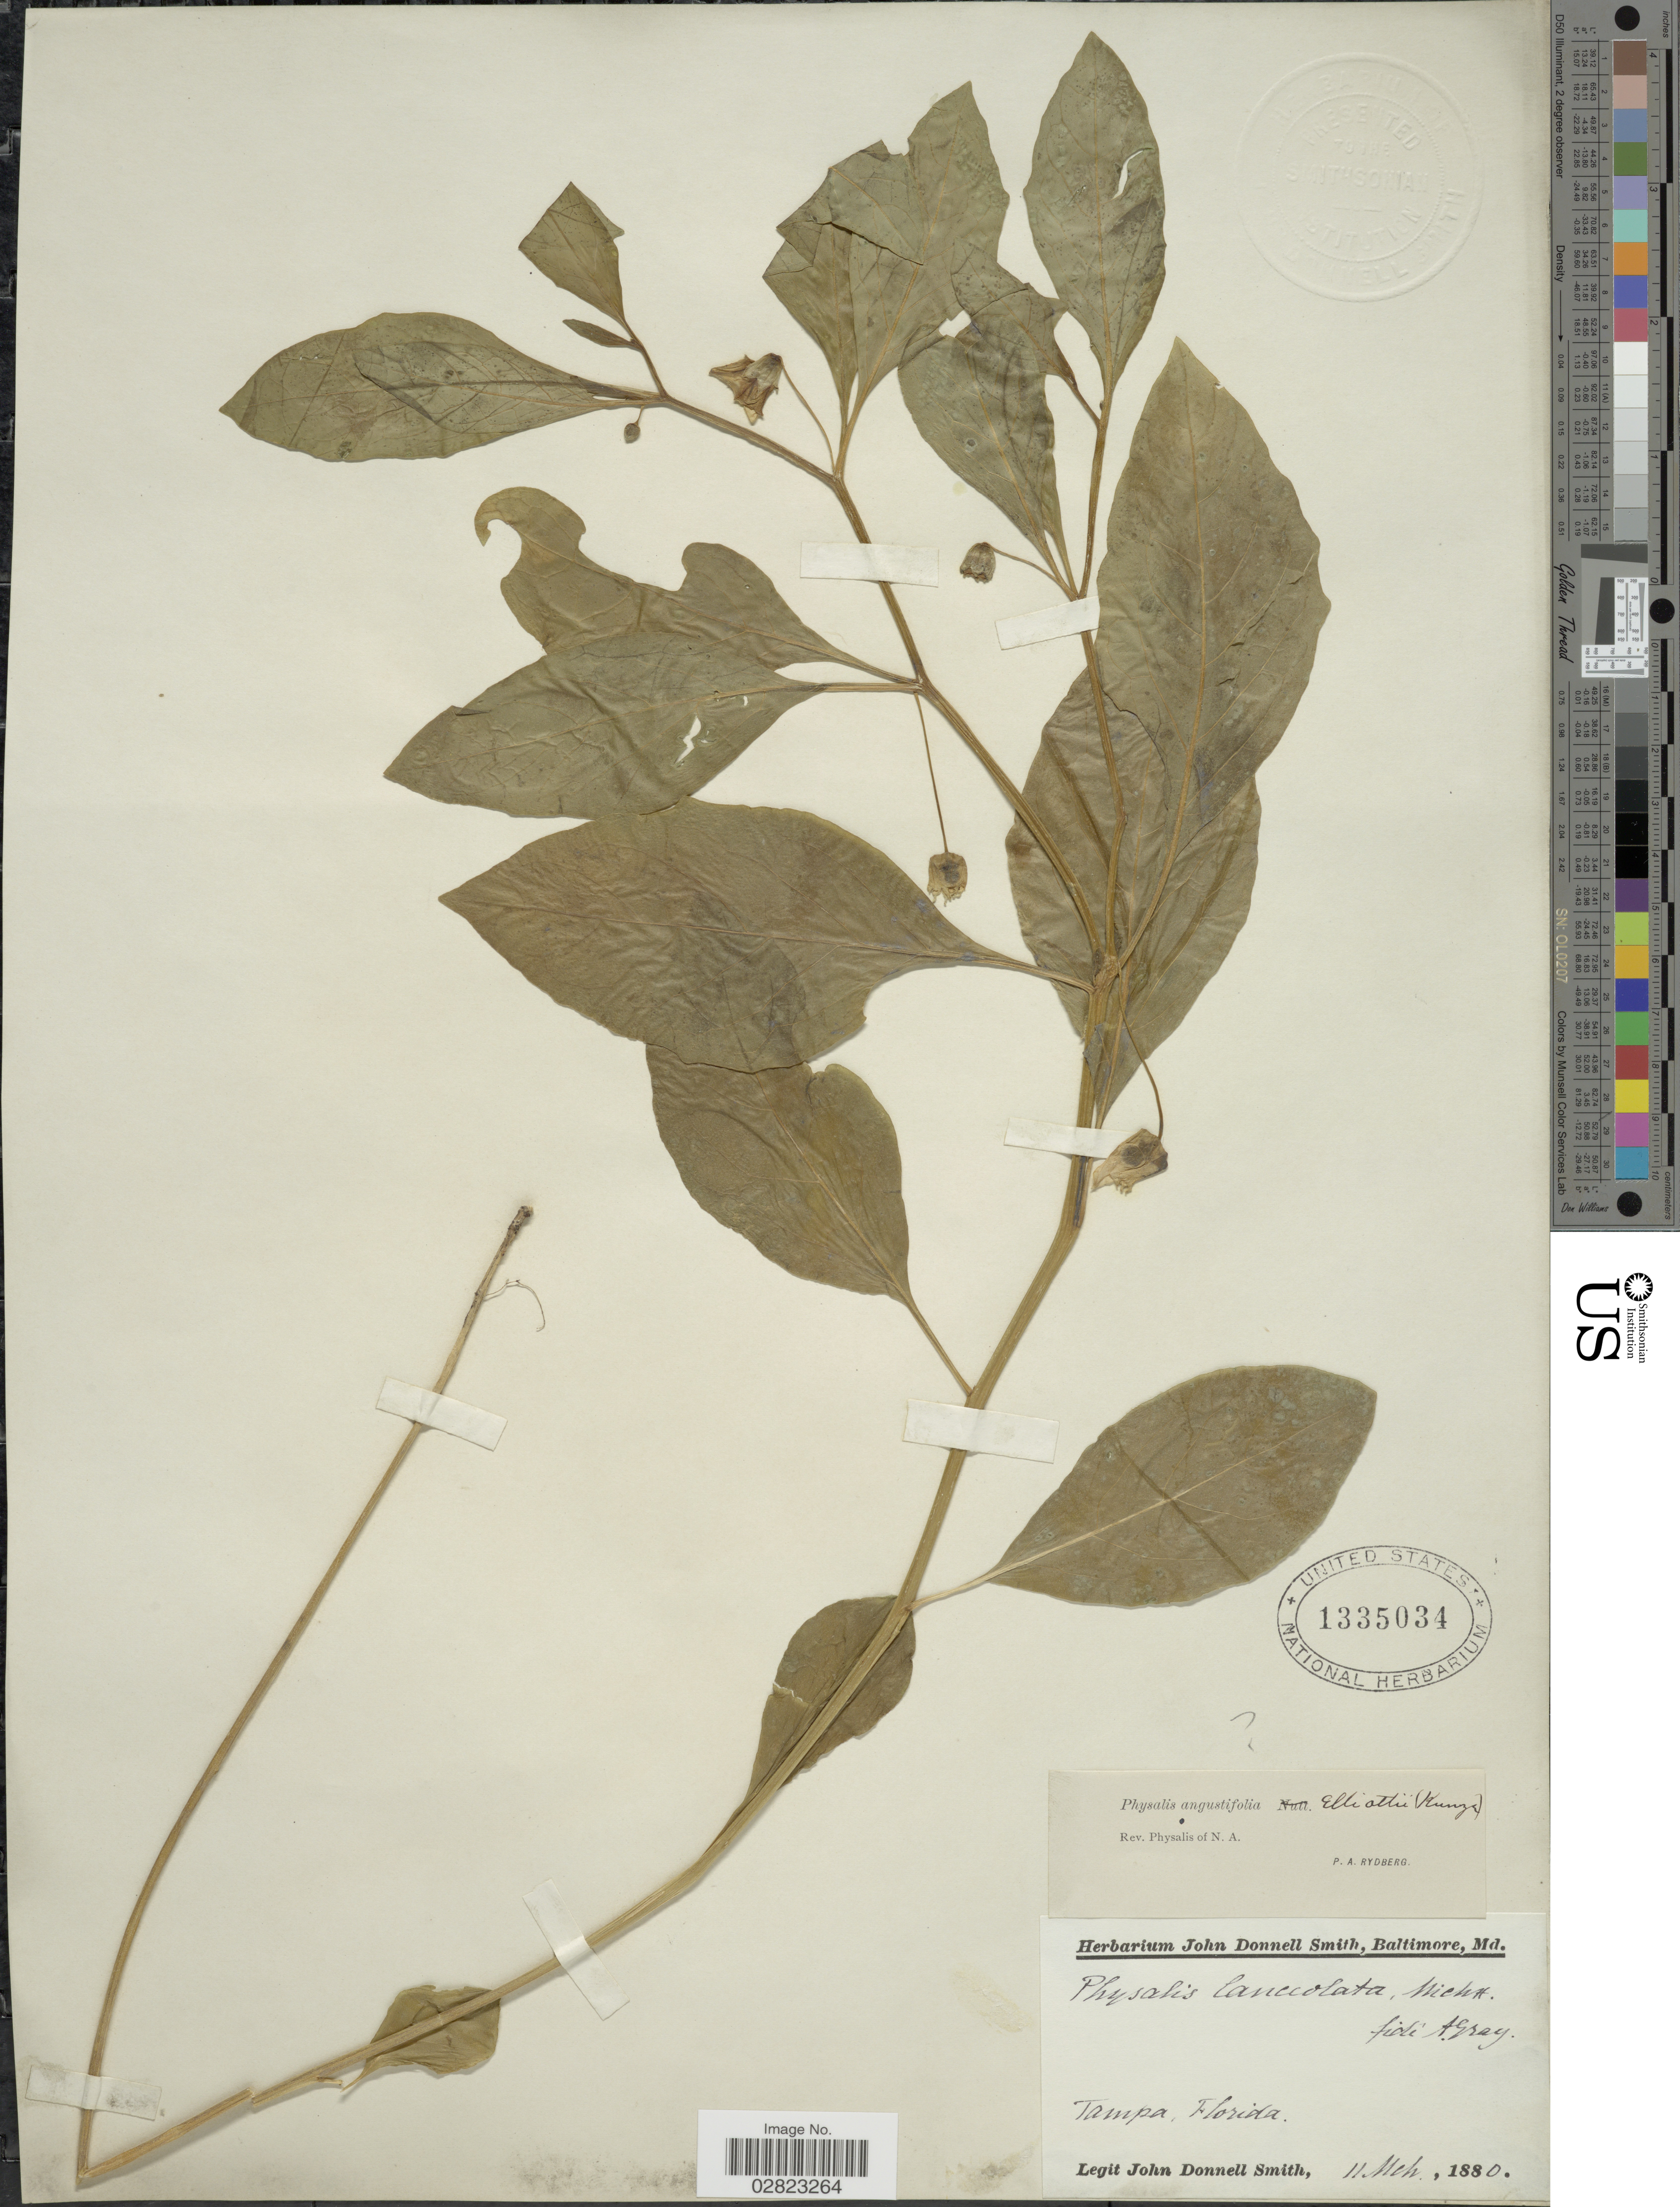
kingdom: Plantae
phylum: Tracheophyta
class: Magnoliopsida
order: Solanales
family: Solanaceae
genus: Physalis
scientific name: Physalis elliottii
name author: Kunze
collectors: J. Donnell Smith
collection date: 1880-03-11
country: United States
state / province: Florida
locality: Tampa.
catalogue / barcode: US 1335034